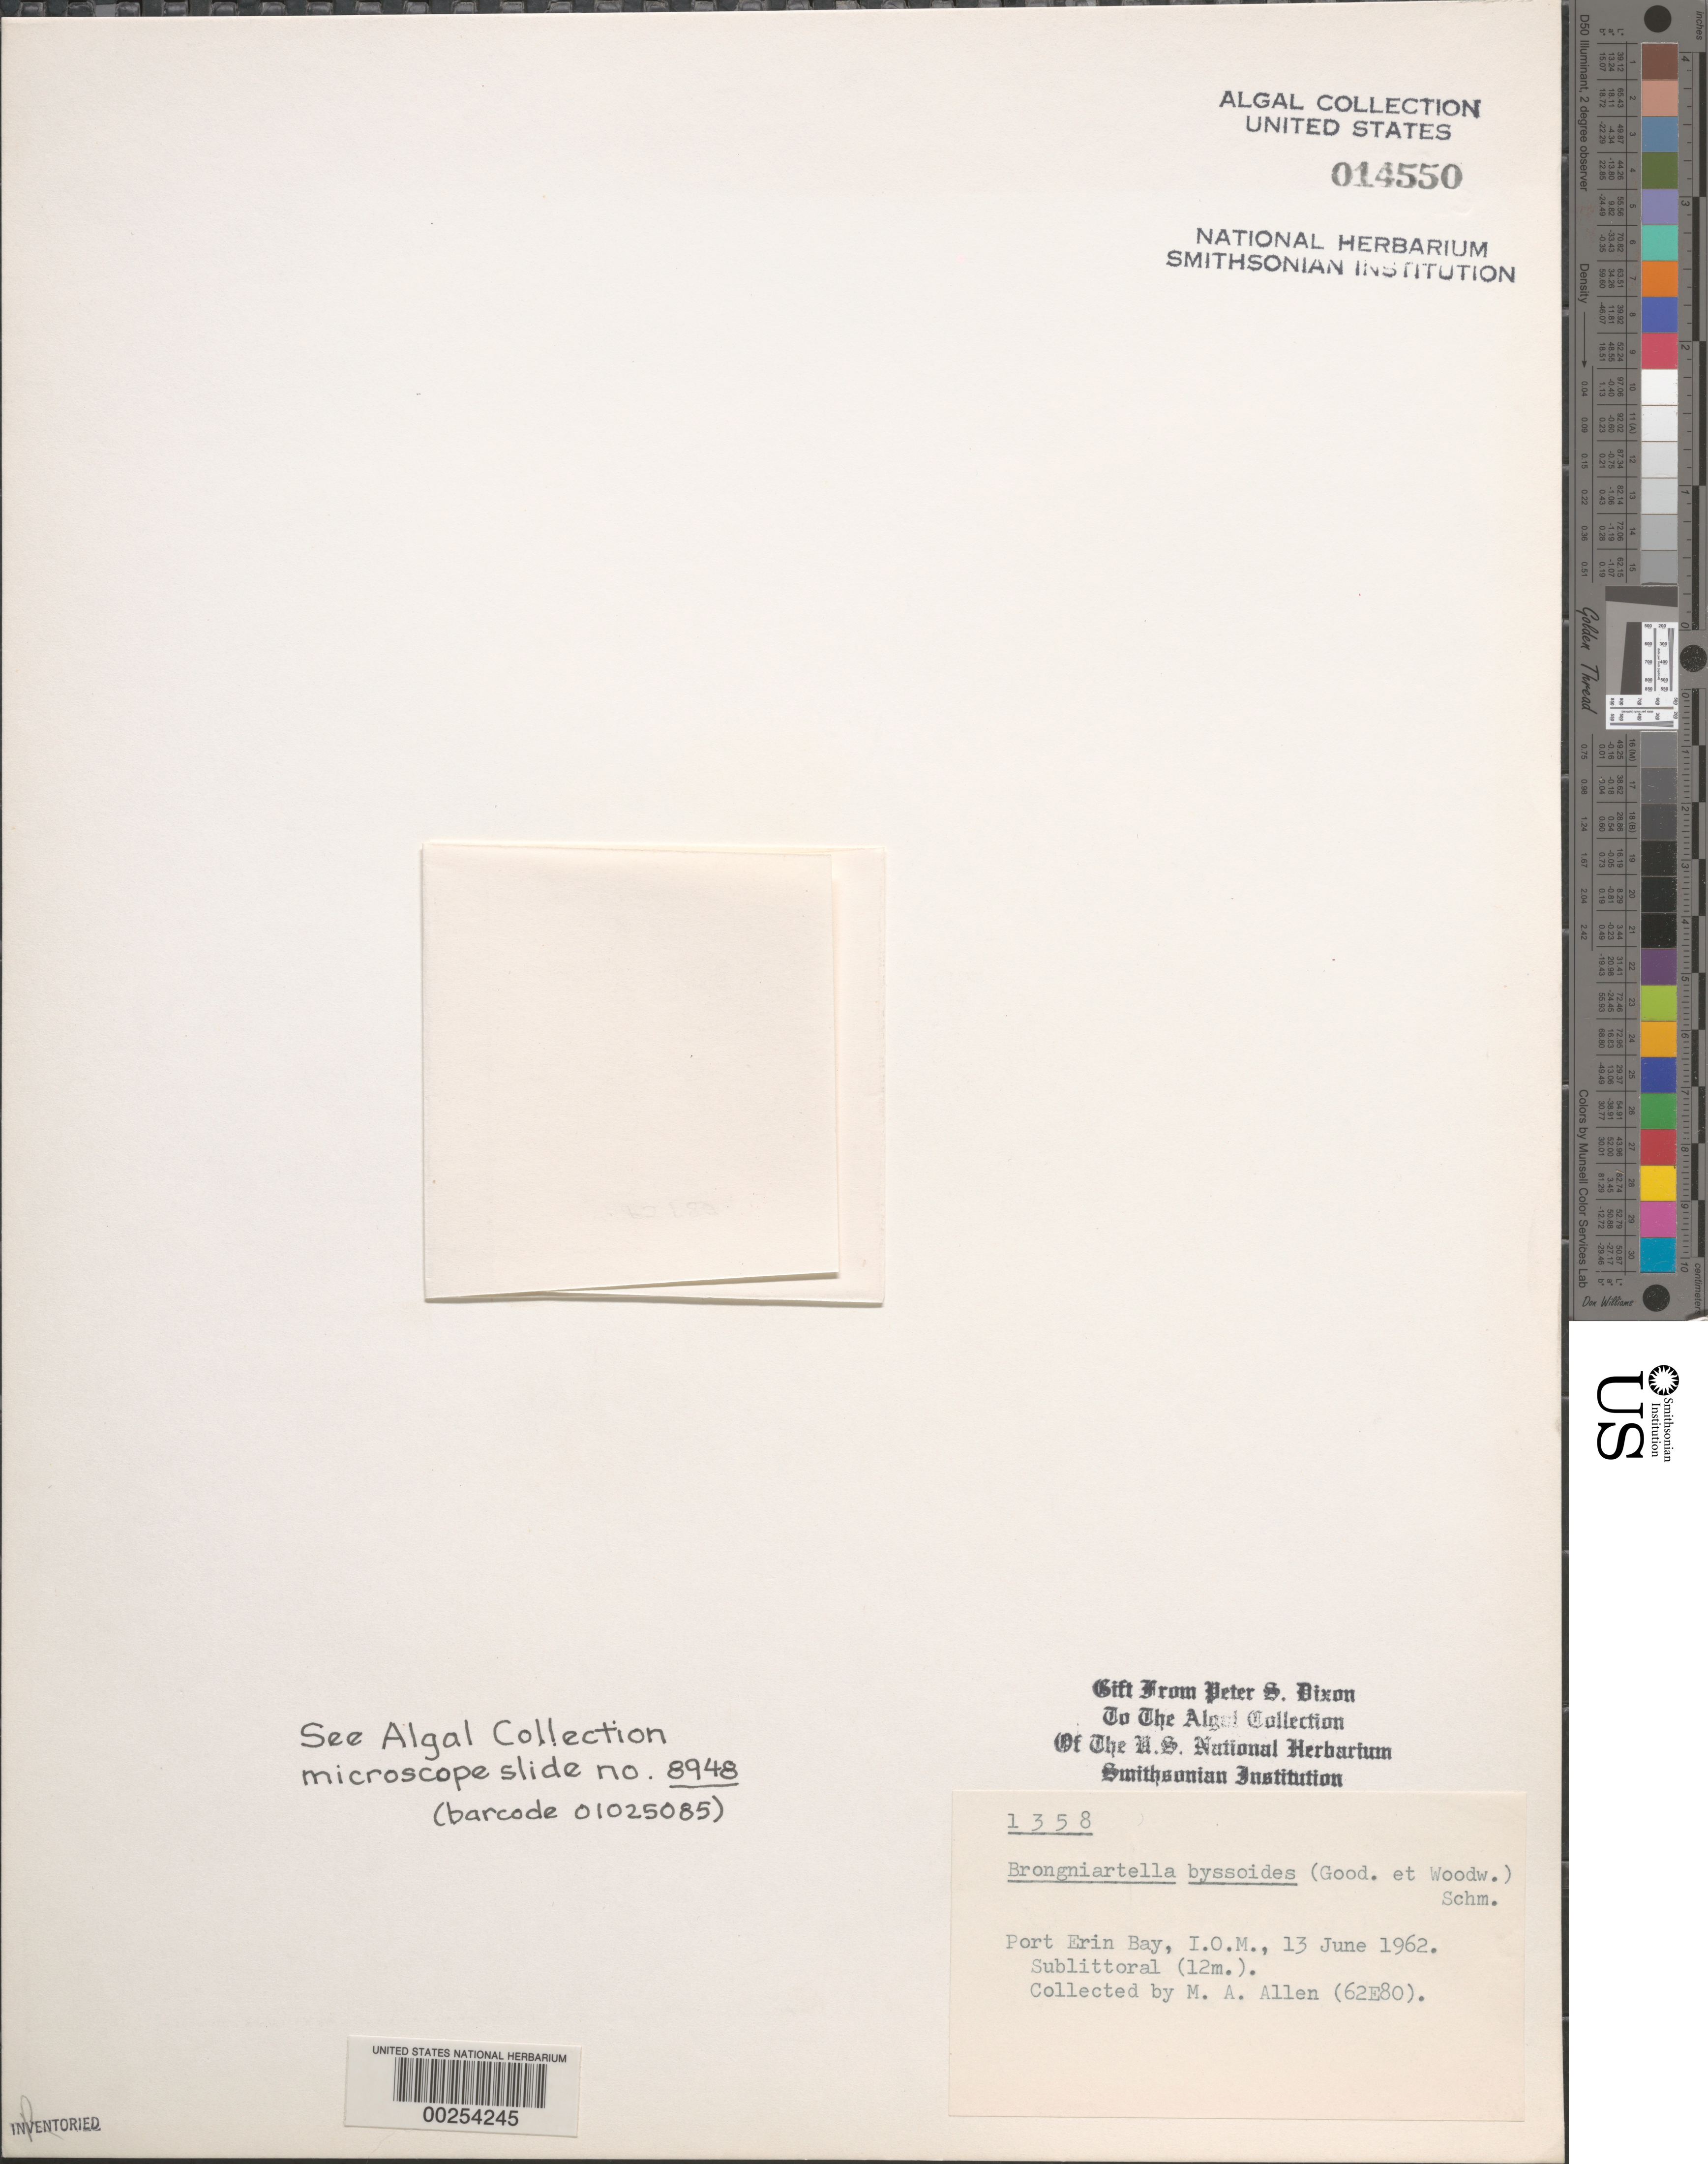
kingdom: Plantae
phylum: Rhodophyta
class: Florideophyceae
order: Ceramiales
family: Rhodomelaceae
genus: Brongniartella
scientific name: Brongniartella byssoides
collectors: M. A. Allen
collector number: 62E80 & PSD 1358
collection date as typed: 13 Jun 1962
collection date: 1962-06-13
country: United Kingdom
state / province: England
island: Isle of Man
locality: Port Erin Bay [on herbarium sheet]; Creg Lianyr [on slide]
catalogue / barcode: US 14550